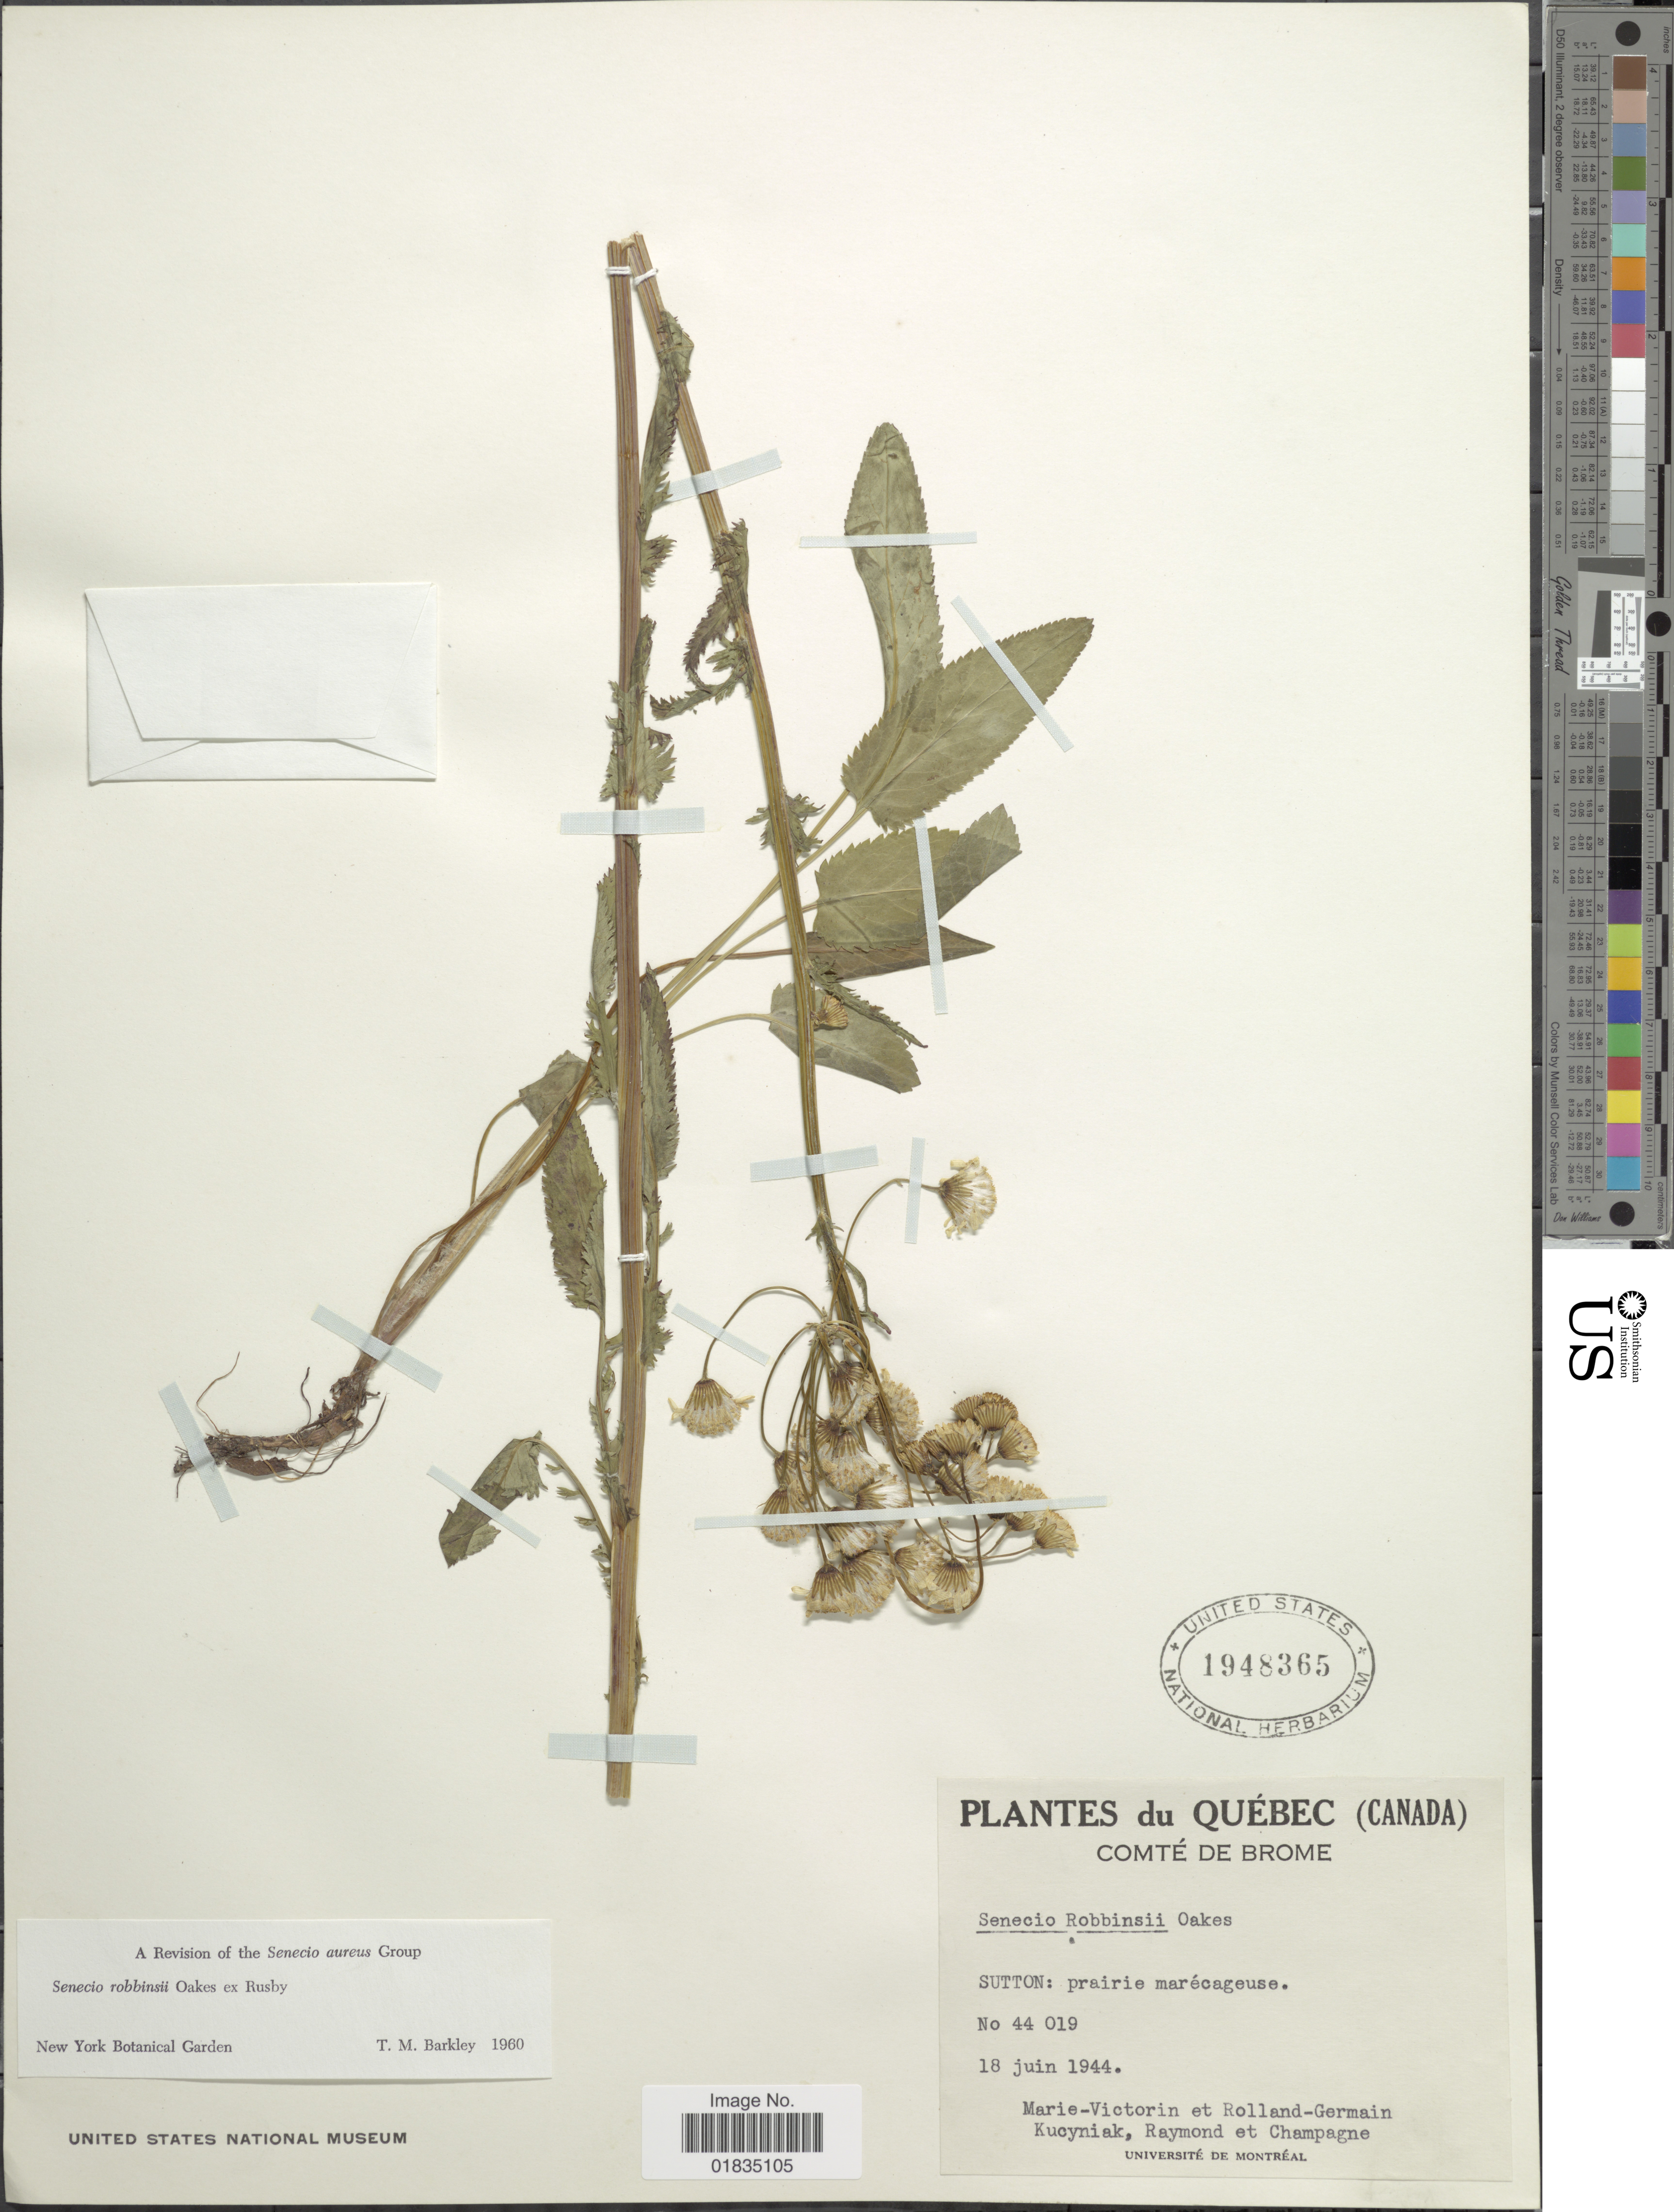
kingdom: Plantae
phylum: Tracheophyta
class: Magnoliopsida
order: Asterales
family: Asteraceae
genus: Packera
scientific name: Packera schweinitziana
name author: (Nutt.) W.A. Weber & Á. Löve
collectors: -. Marie-Victorin, Rolland-Germain, Kucyniak, -. Raymond & Champagne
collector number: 44019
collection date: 1944-06-18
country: Canada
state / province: Quebec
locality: Sutton, Comte de Brome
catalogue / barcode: US 1948365